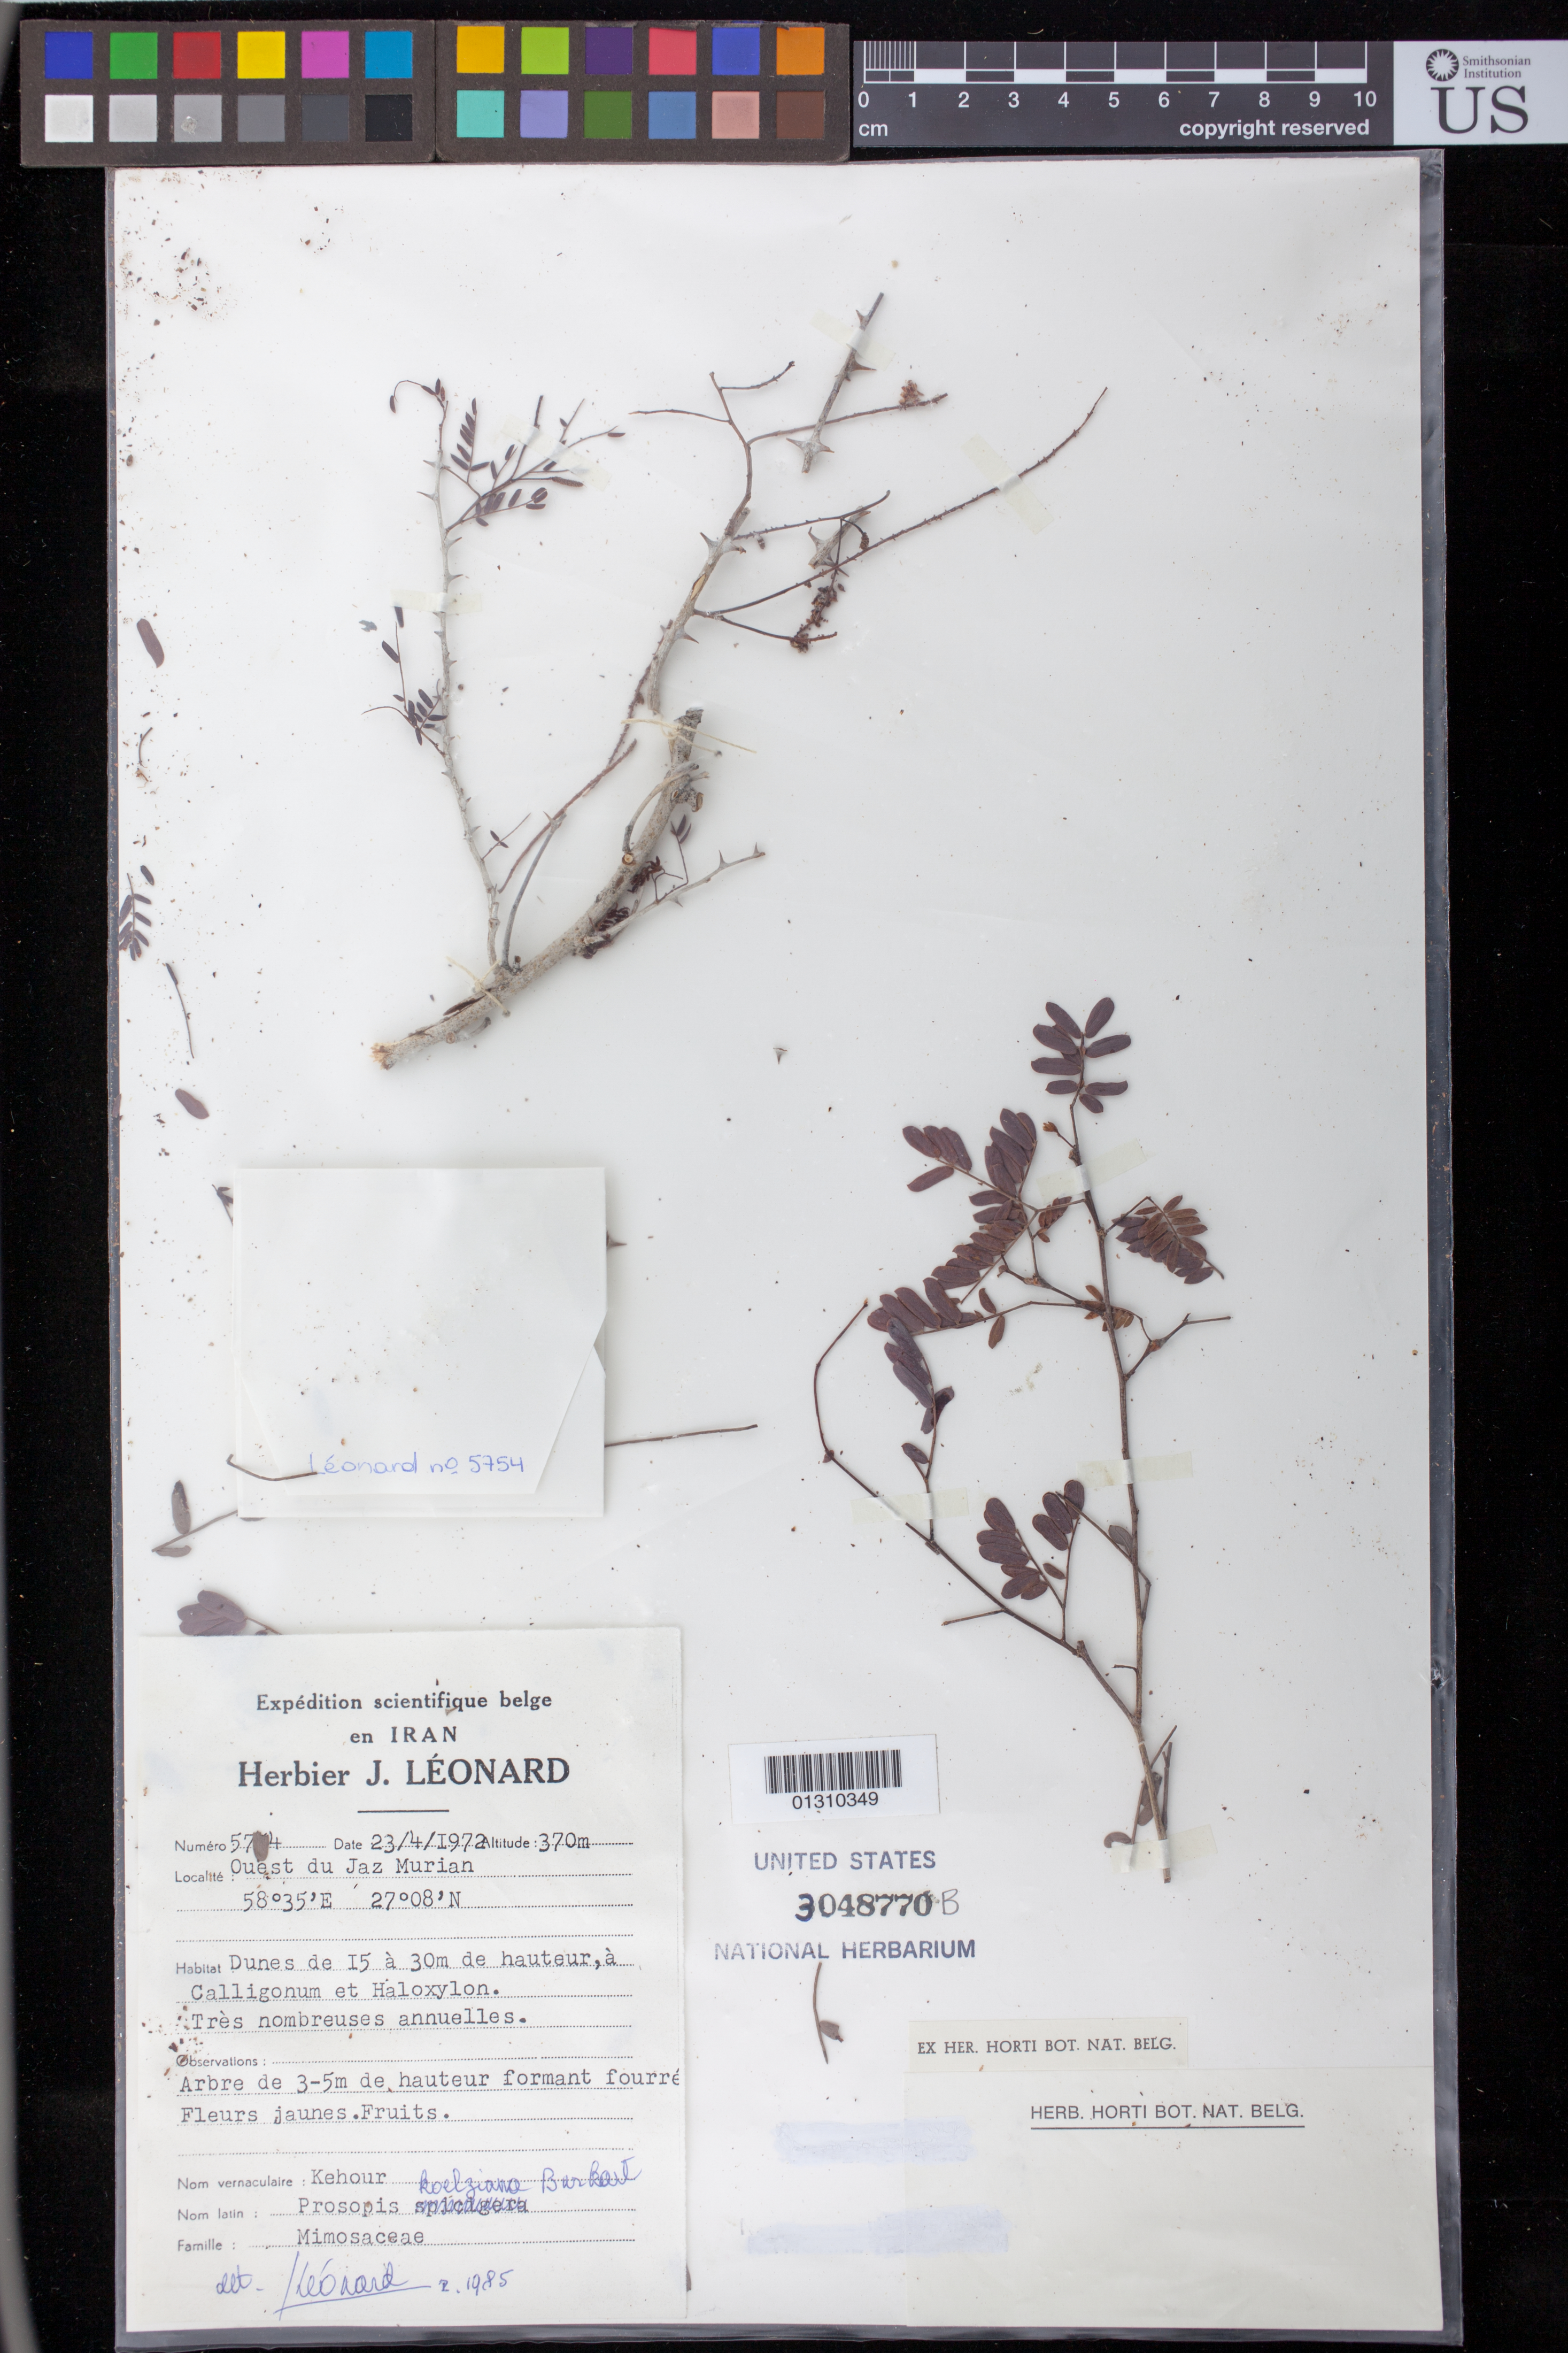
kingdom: Plantae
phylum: Tracheophyta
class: Magnoliopsida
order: Fabales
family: Fabaceae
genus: Prosopis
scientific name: Prosopis koelziana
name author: Burkart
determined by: Léonard, Jean J. G.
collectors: J. Léonard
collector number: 5754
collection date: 1972-04-23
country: Iran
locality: Ouest du Jaz Murian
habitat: Dunes de 15 a 30 m de hauteur, a Calligonum et Haloxylon. Tres nombreuses annuelles.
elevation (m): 370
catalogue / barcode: US 3048770B